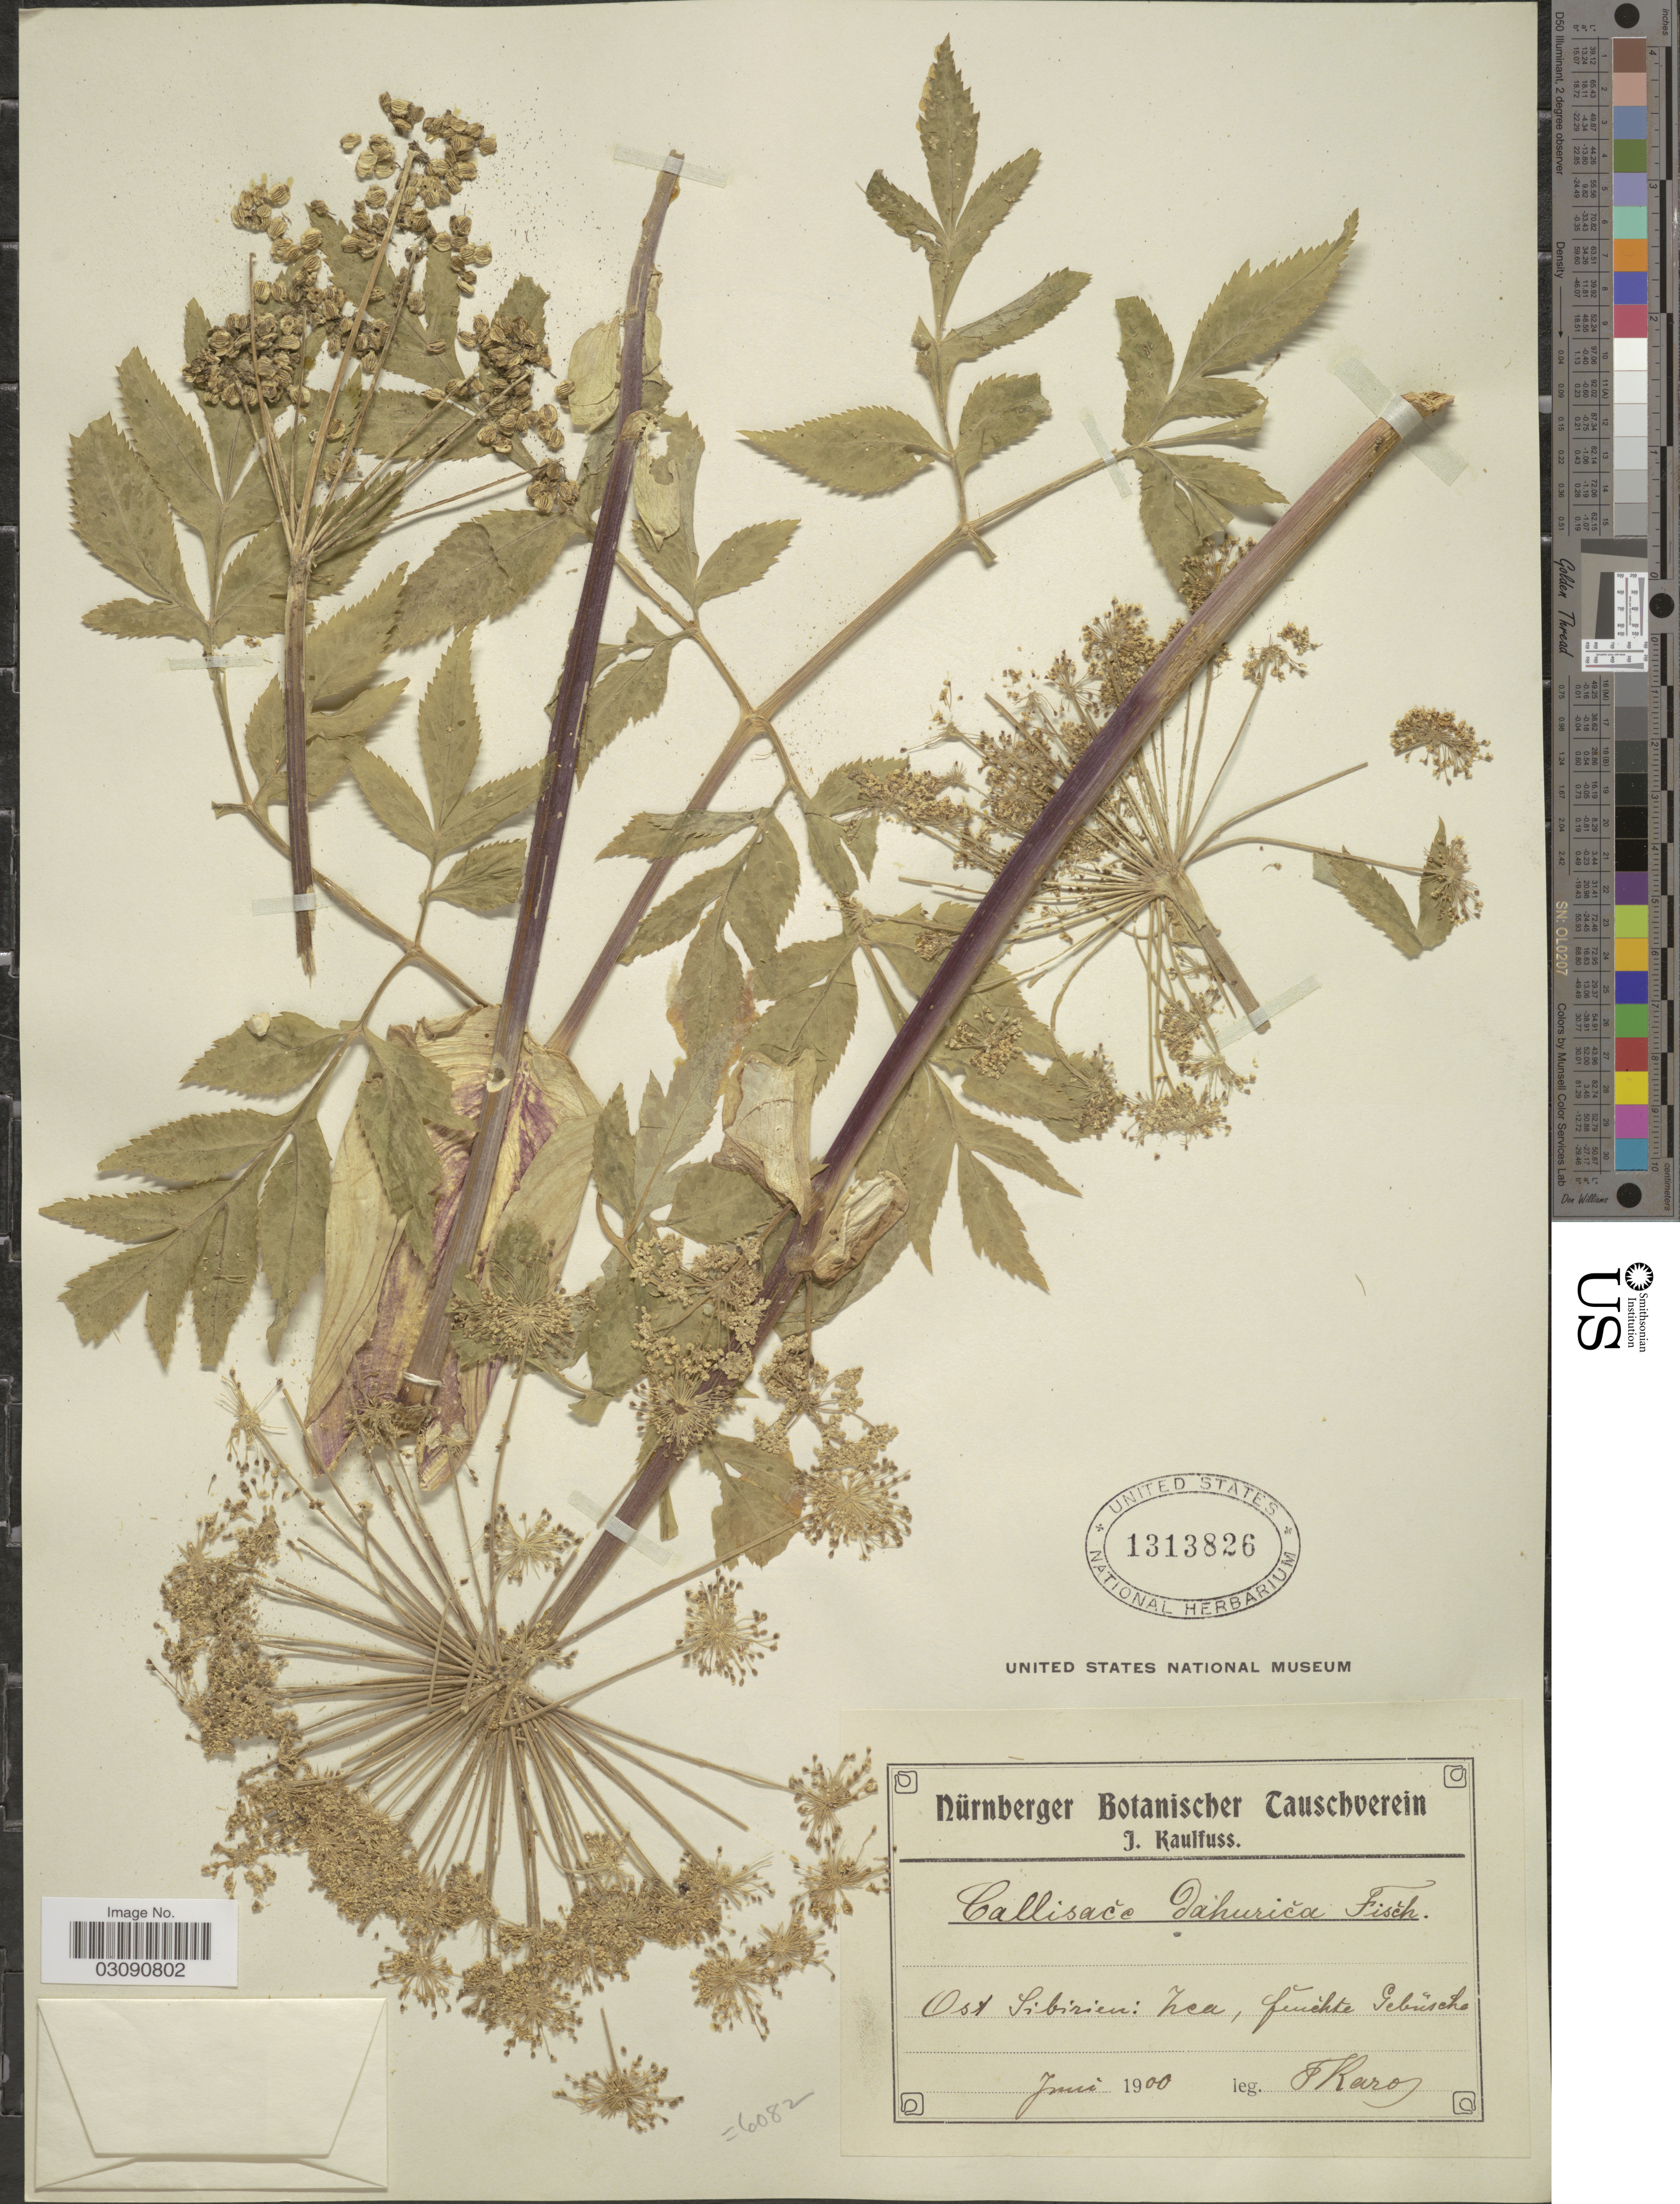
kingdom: Plantae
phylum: Tracheophyta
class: Magnoliopsida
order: Apiales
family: Apiaceae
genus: Angelica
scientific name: Angelica dahurica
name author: (Hoffm.) Benth. & Hook. f. ex Franch. & Sav.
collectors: F. Raro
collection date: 1900-06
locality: Ost Sibiien: Zca, fuichte [interpreted] Gebusche [interpreted].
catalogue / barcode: US 1313826